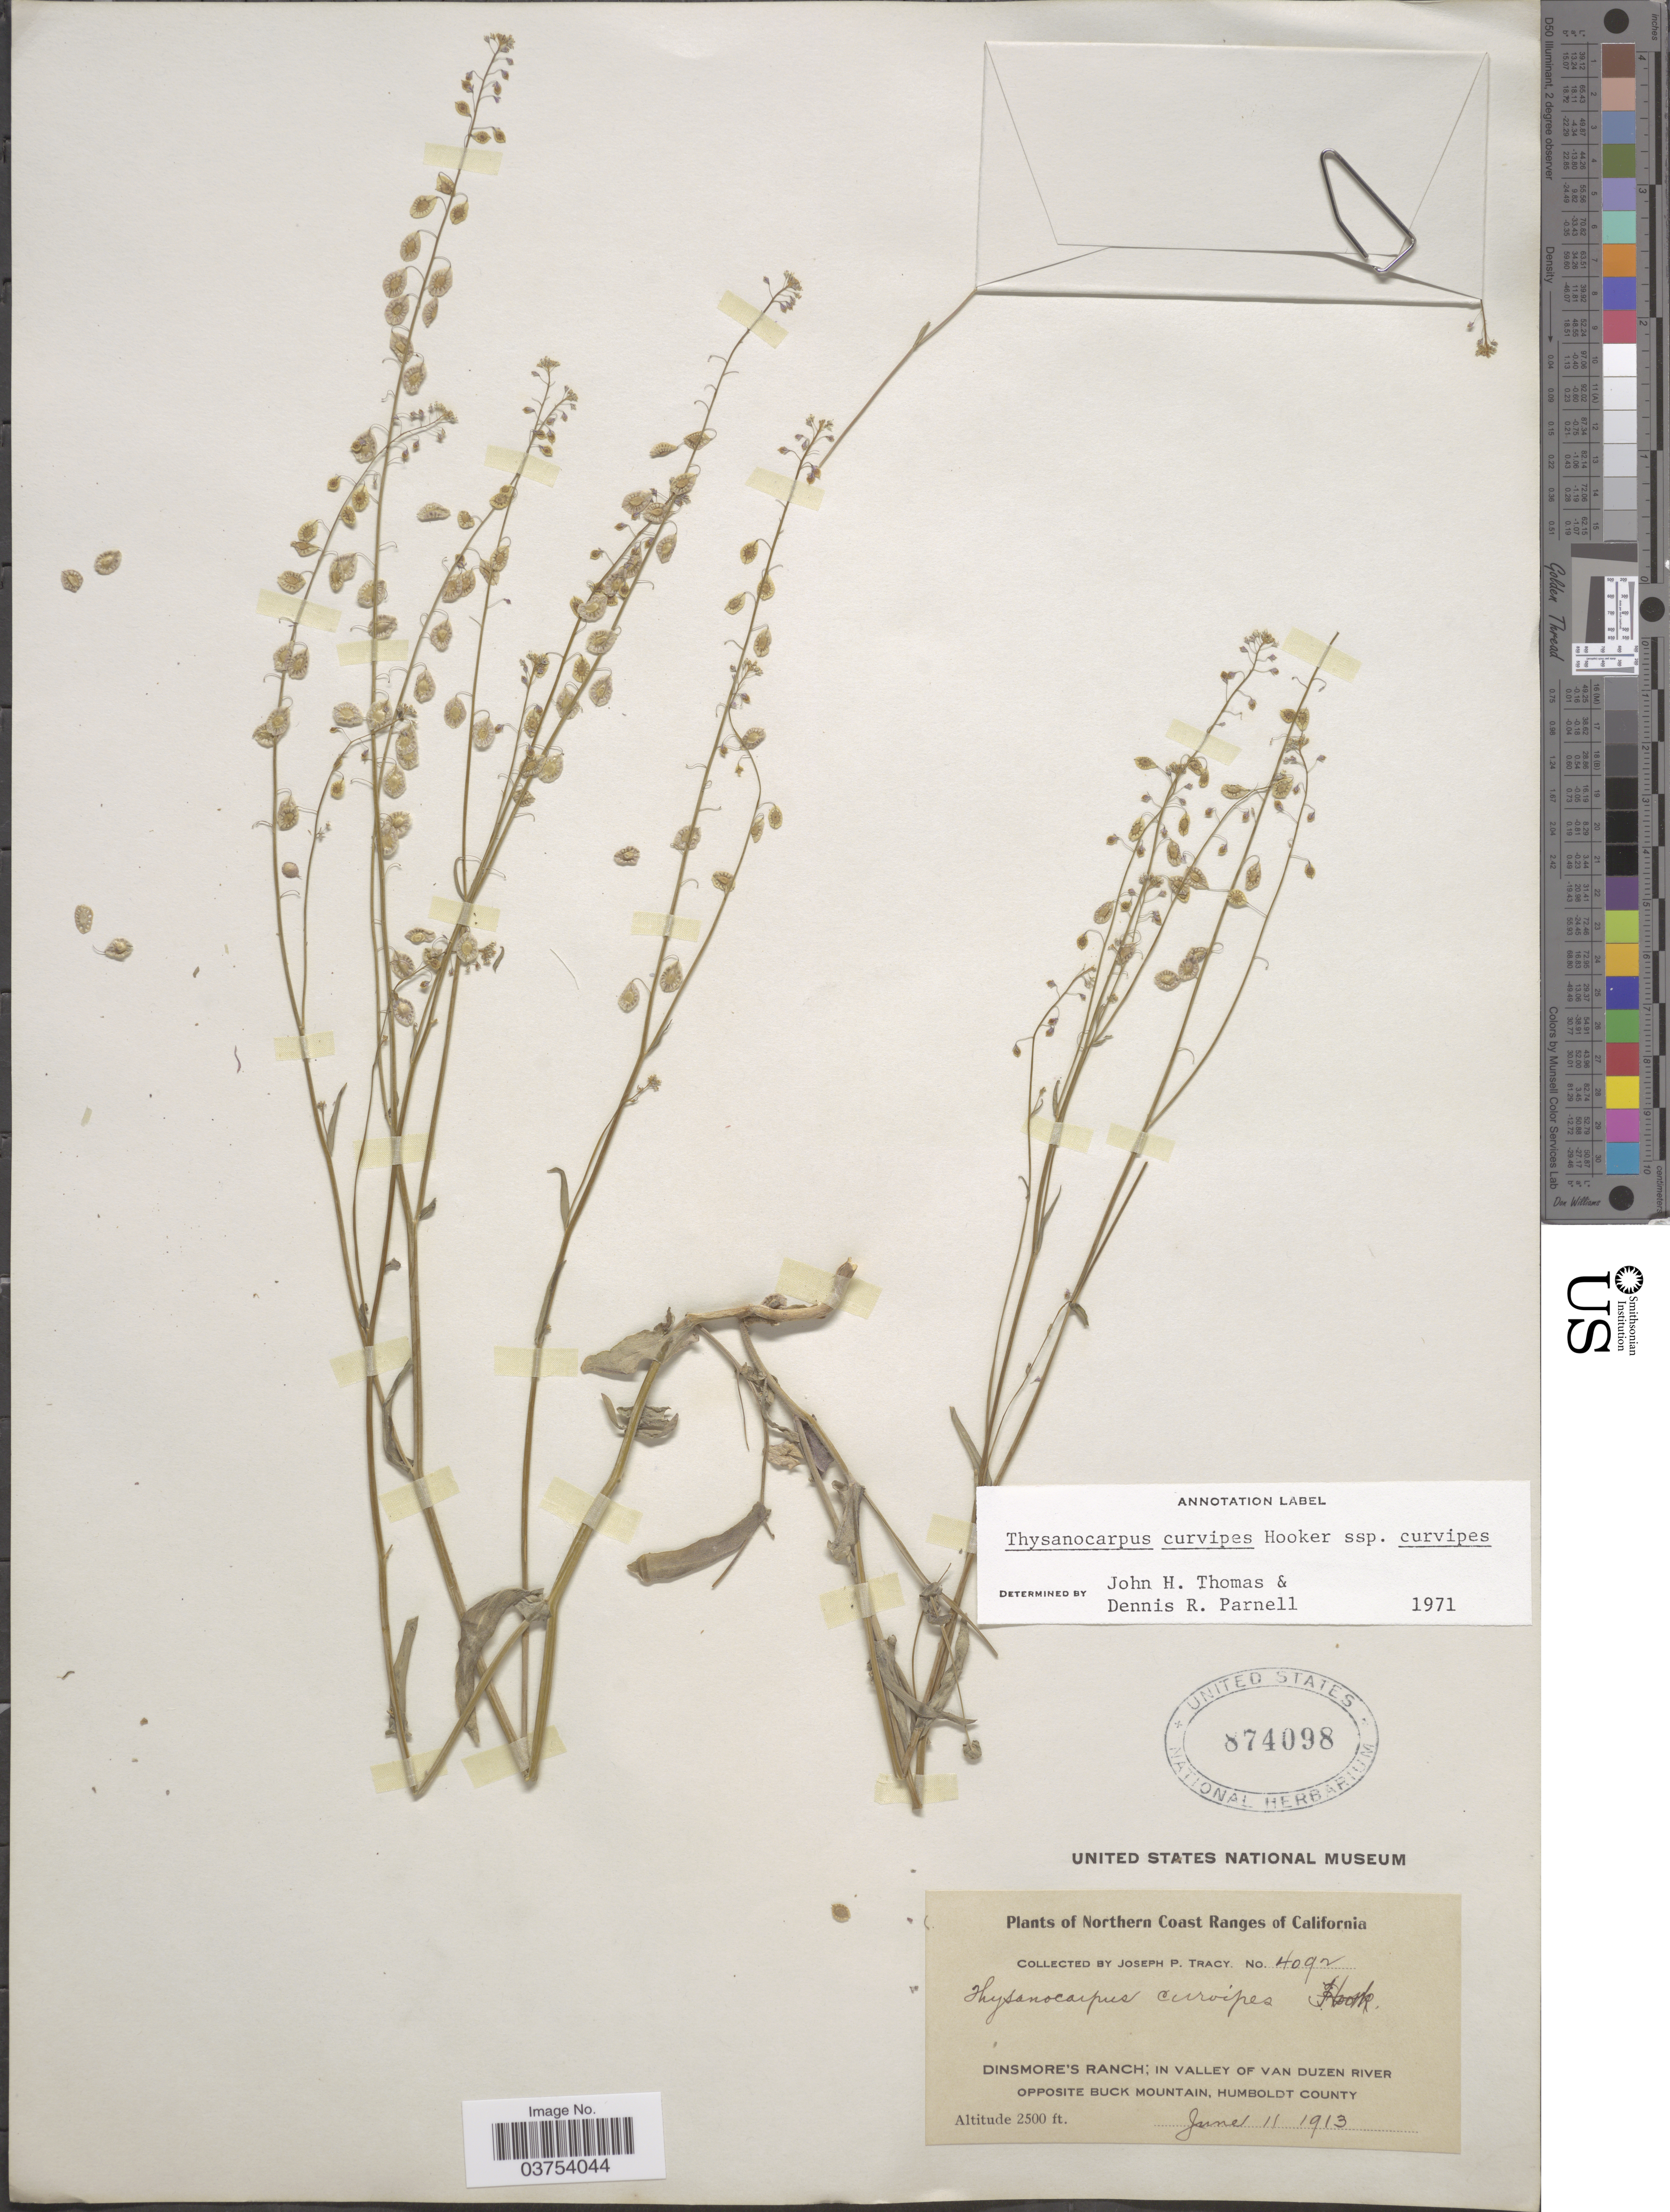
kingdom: Plantae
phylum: Tracheophyta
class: Magnoliopsida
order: Brassicales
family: Brassicaceae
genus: Thysanocarpus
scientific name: Thysanocarpus curvipes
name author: Hook.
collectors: J. Tracy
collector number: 4092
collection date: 1913-06-11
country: United States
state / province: California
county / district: Humboldt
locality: Northern Coast Ranges of California. Dinsmore's Ranch; in valley of Van Duzen River opposite Buck Mountain, Humboldt County.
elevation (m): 762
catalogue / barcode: US 874098